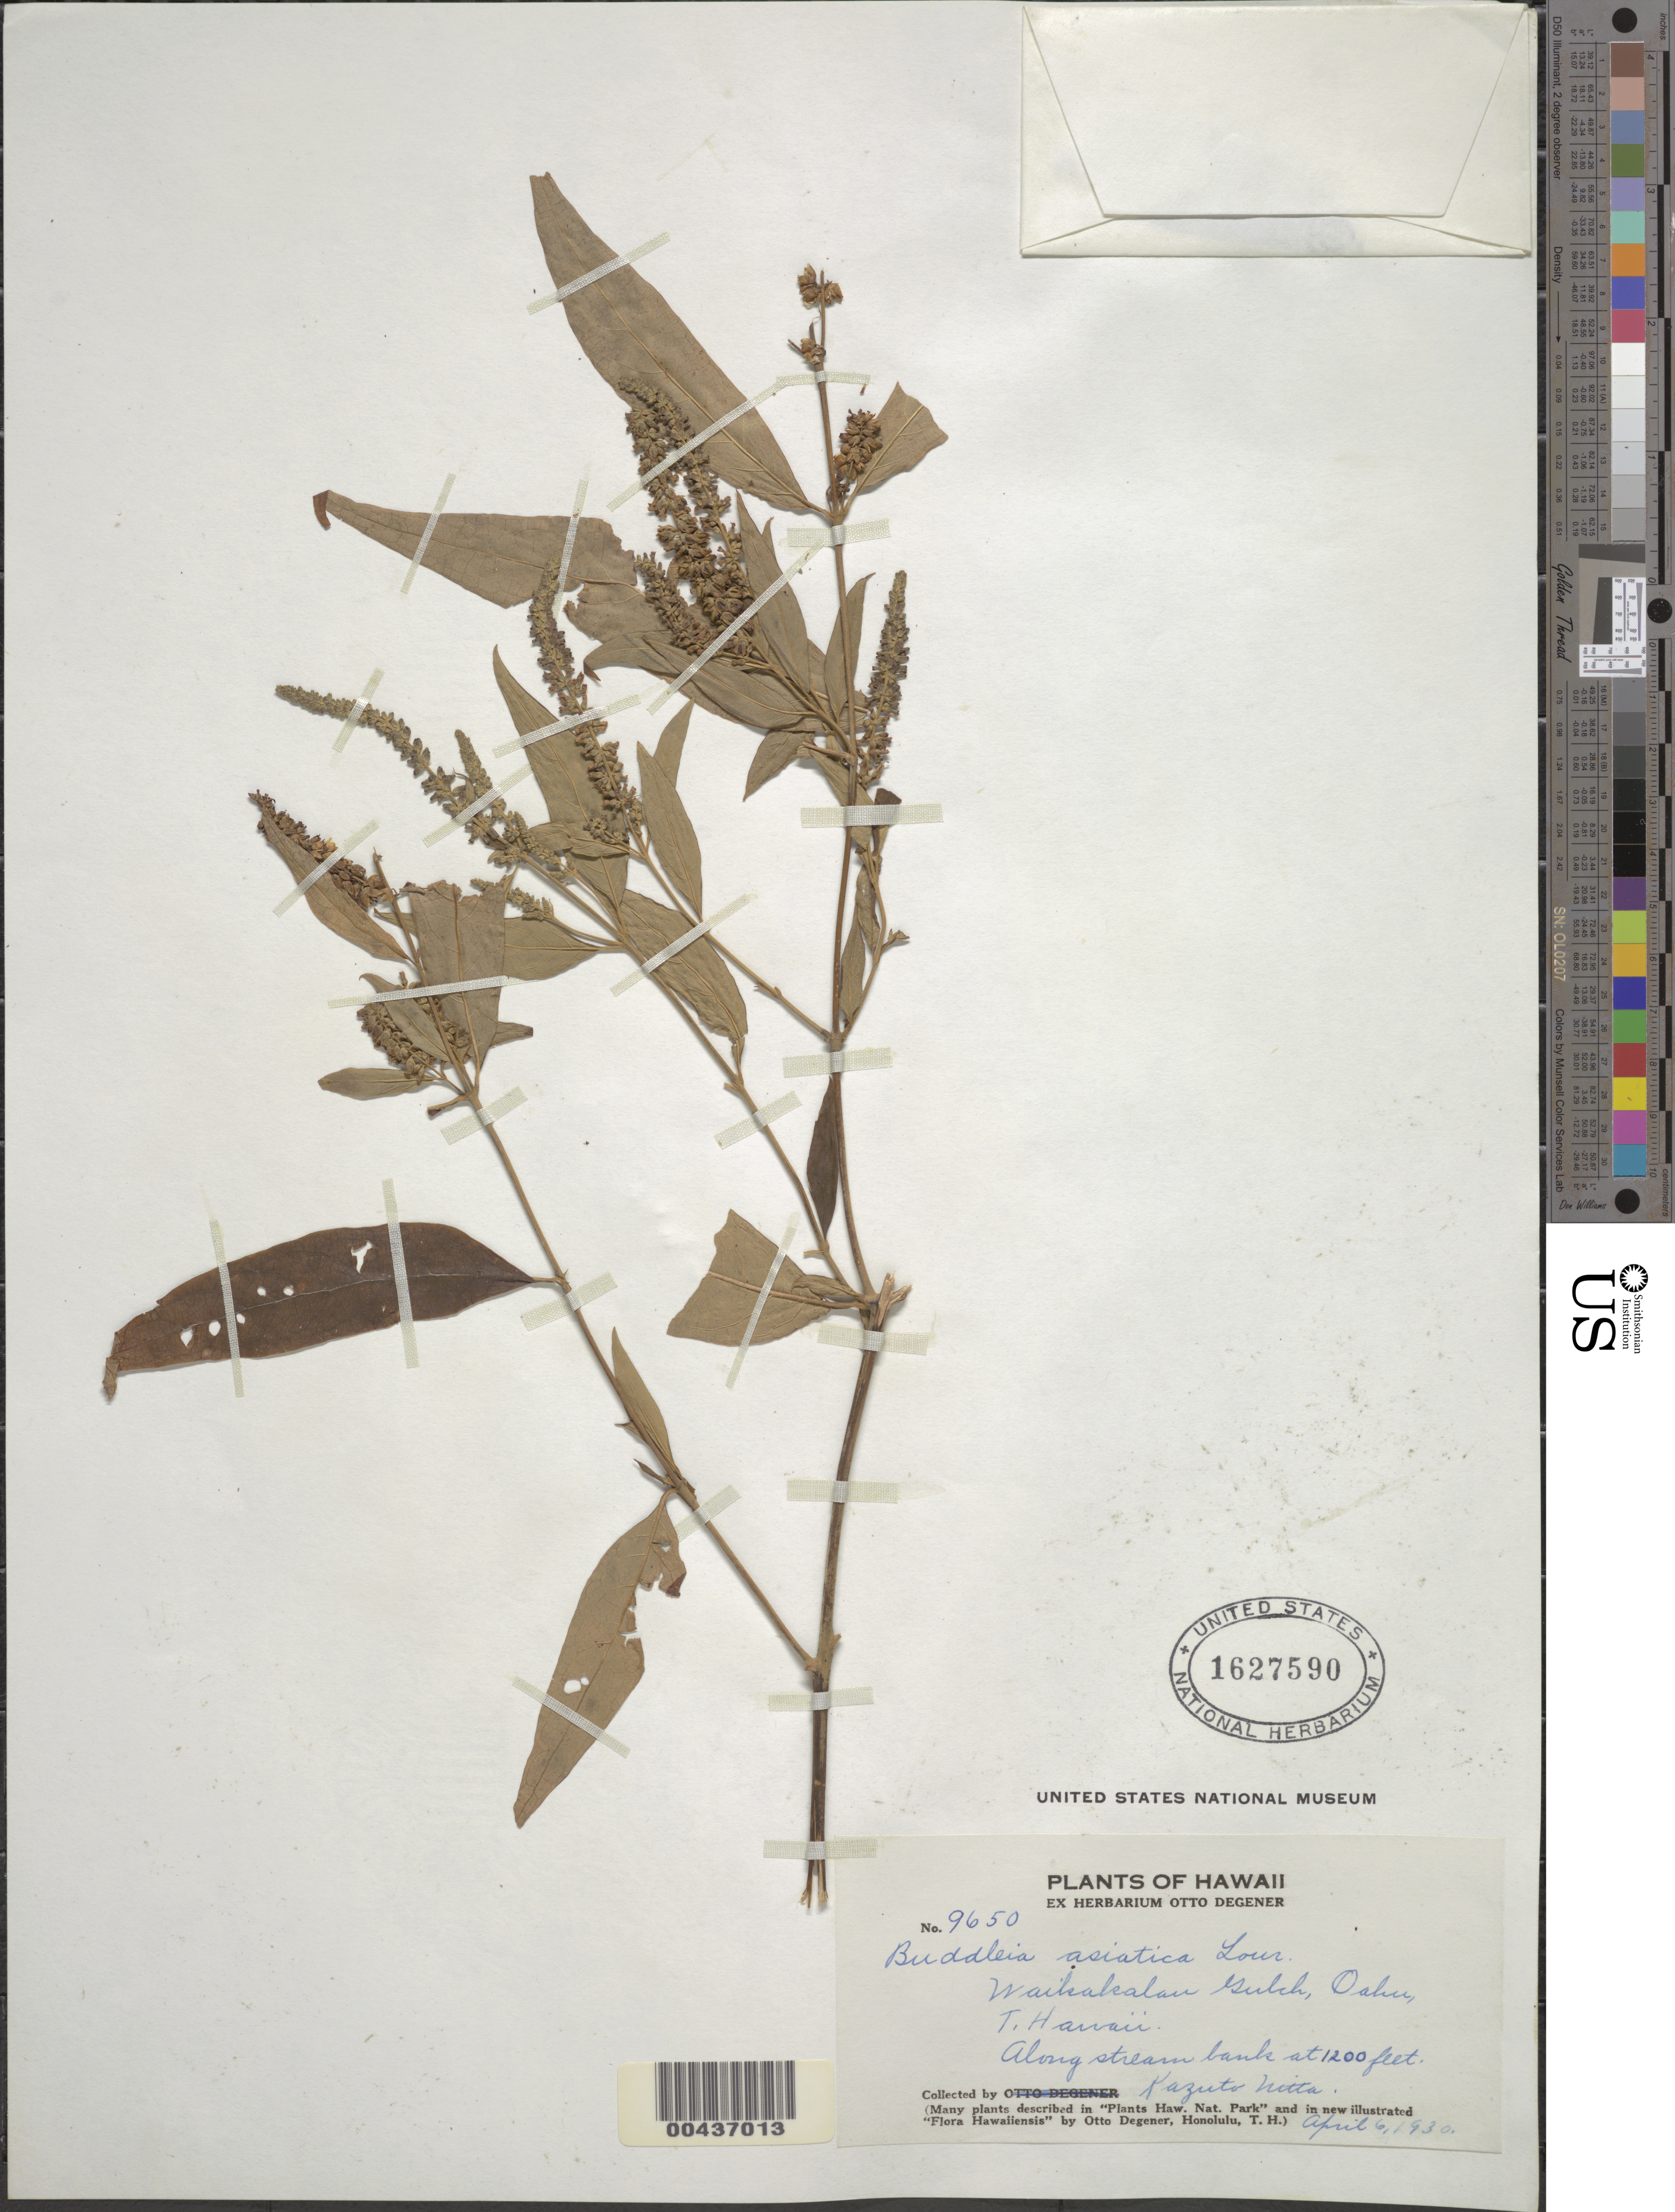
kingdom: Plantae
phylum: Tracheophyta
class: Magnoliopsida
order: Lamiales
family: Scrophulariaceae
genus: Buddleja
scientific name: Buddleja asiatica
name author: Lour.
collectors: Y. Nitta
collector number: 9650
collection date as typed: Apr 19??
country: United States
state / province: Hawaii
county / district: Hawaii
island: Hawaii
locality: Waikealealau gulch, along stream bank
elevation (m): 366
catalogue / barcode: US 1627590